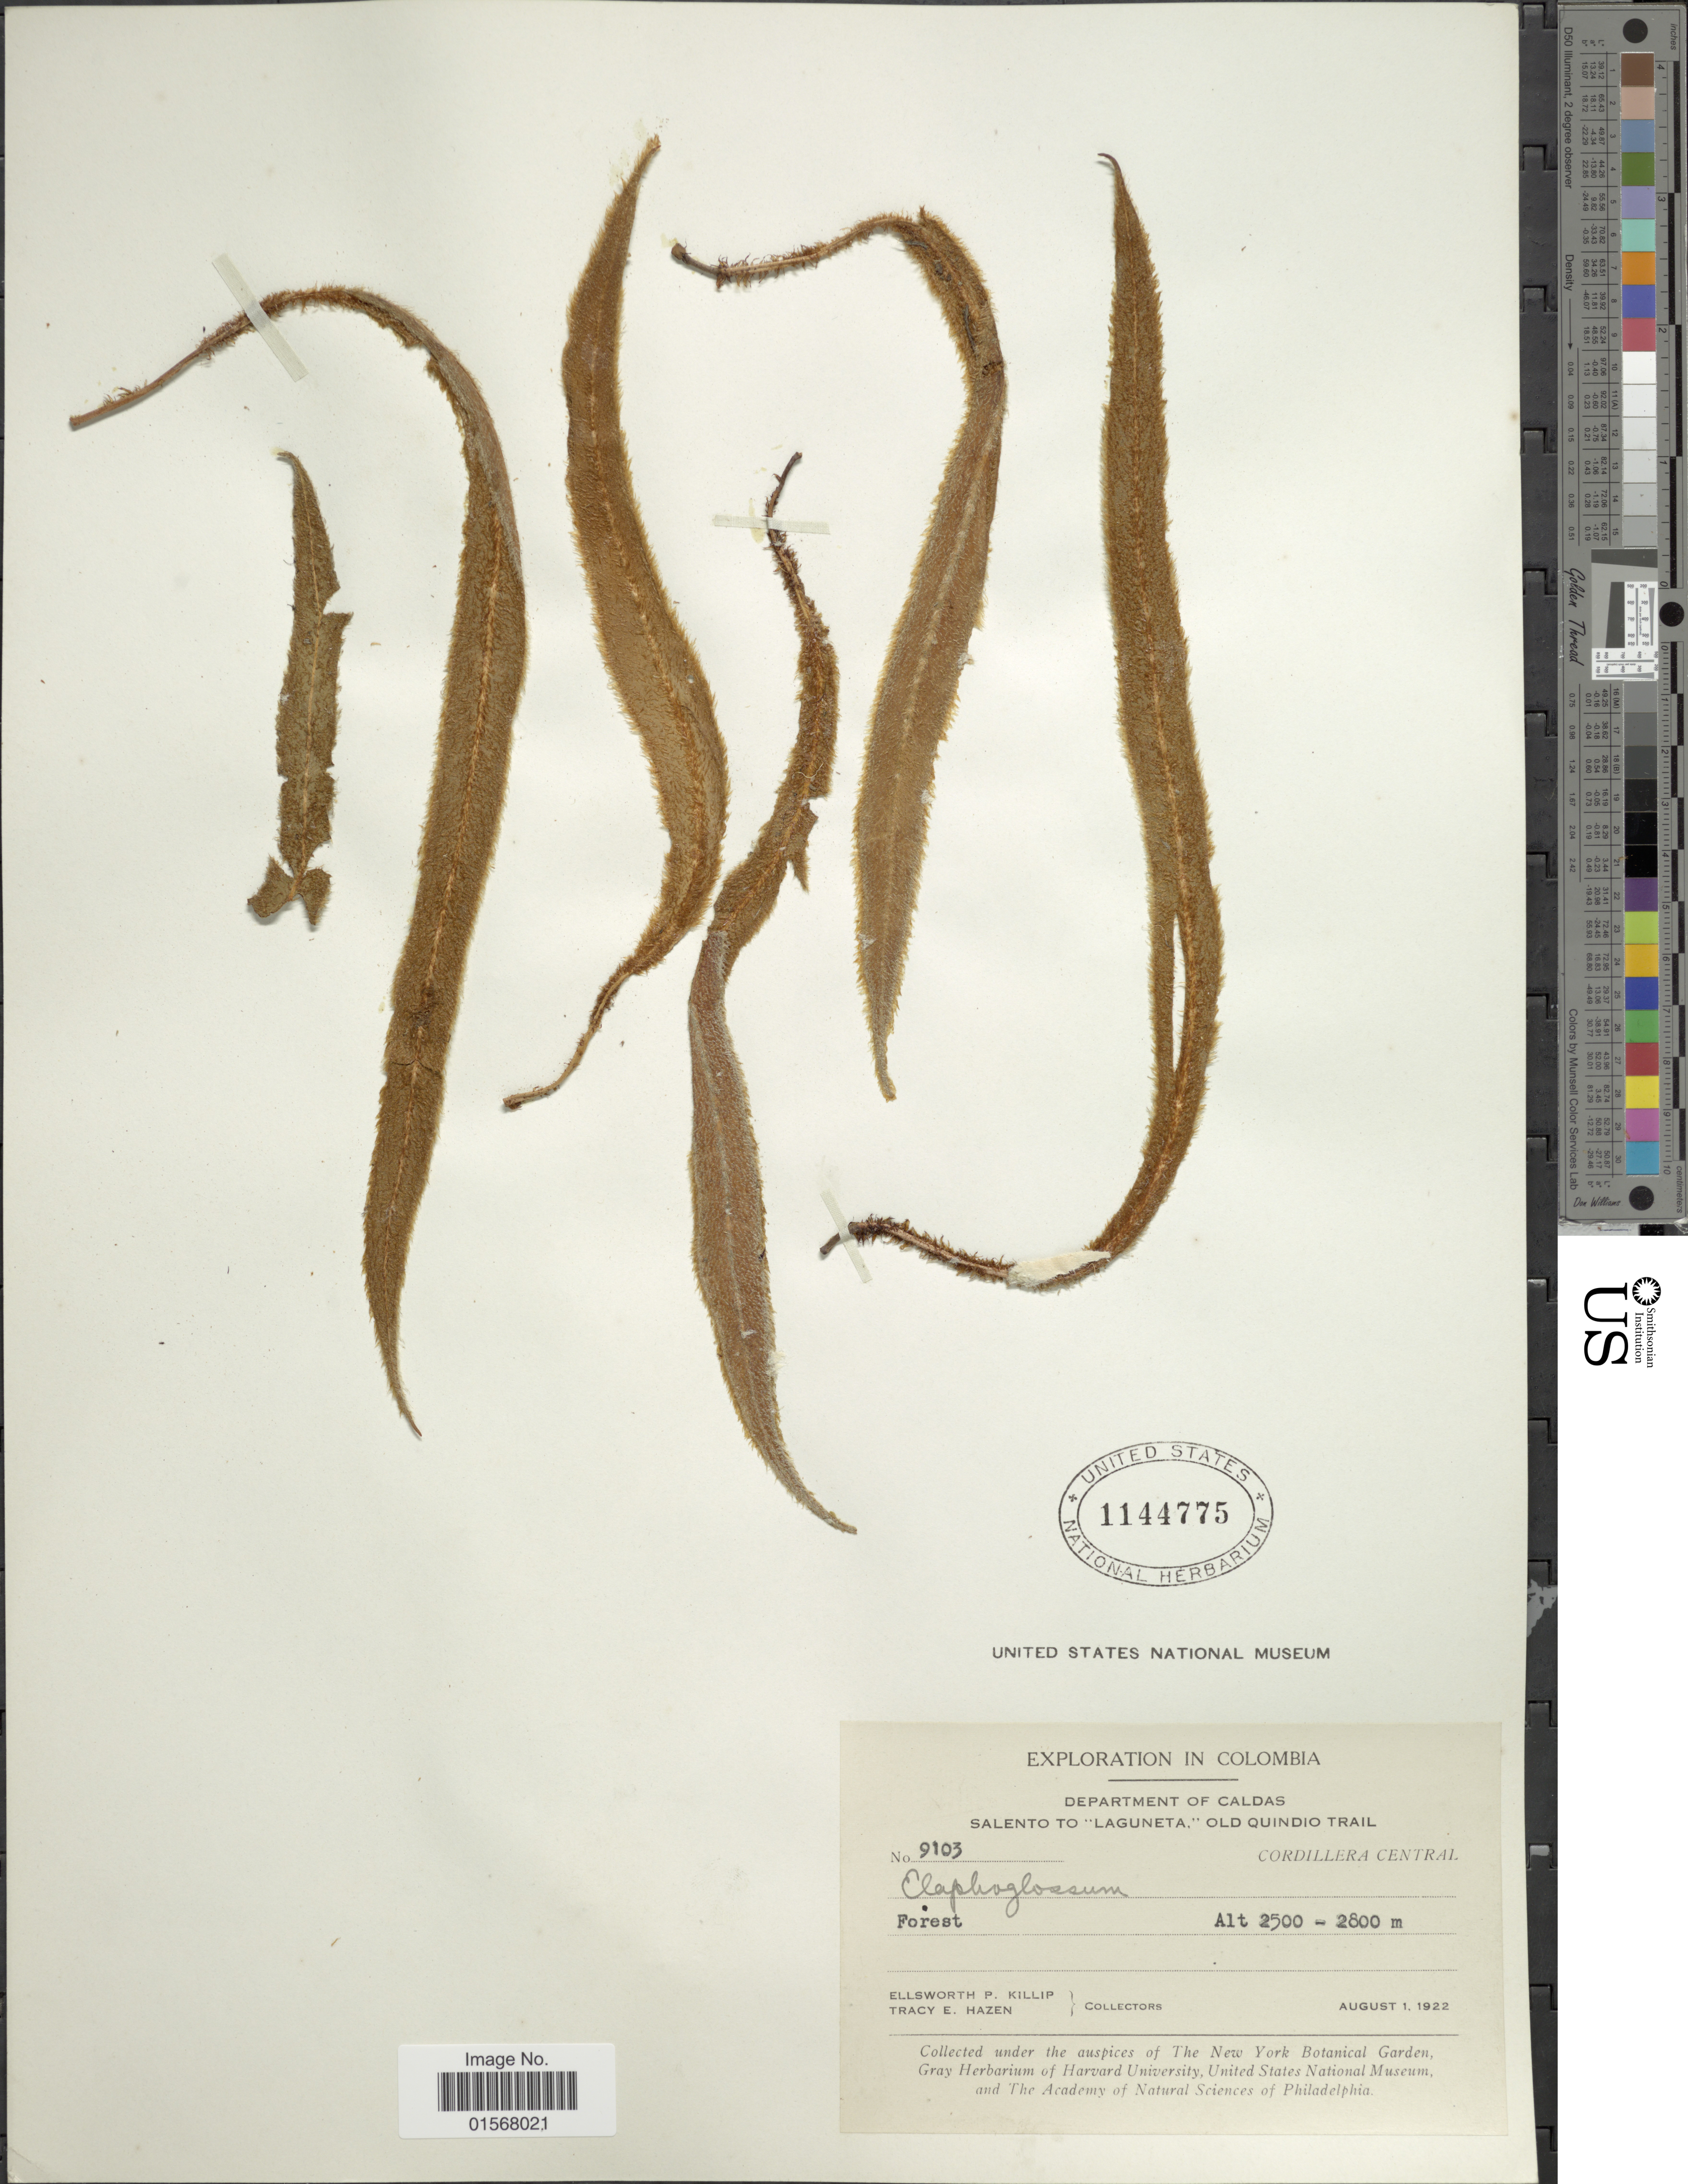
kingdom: Plantae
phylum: Tracheophyta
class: Polypodiopsida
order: Polypodiales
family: Dryopteridaceae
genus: Elaphoglossum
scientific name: Elaphoglossum sp.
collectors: E. P. Killip & T. E. Hazen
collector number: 9103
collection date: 1922-08-01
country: Colombia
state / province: Caldas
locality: Department of Caldas, Salento to "Laguneta" old quindio Trail, Cordillera Central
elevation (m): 2500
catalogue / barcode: US 1144775